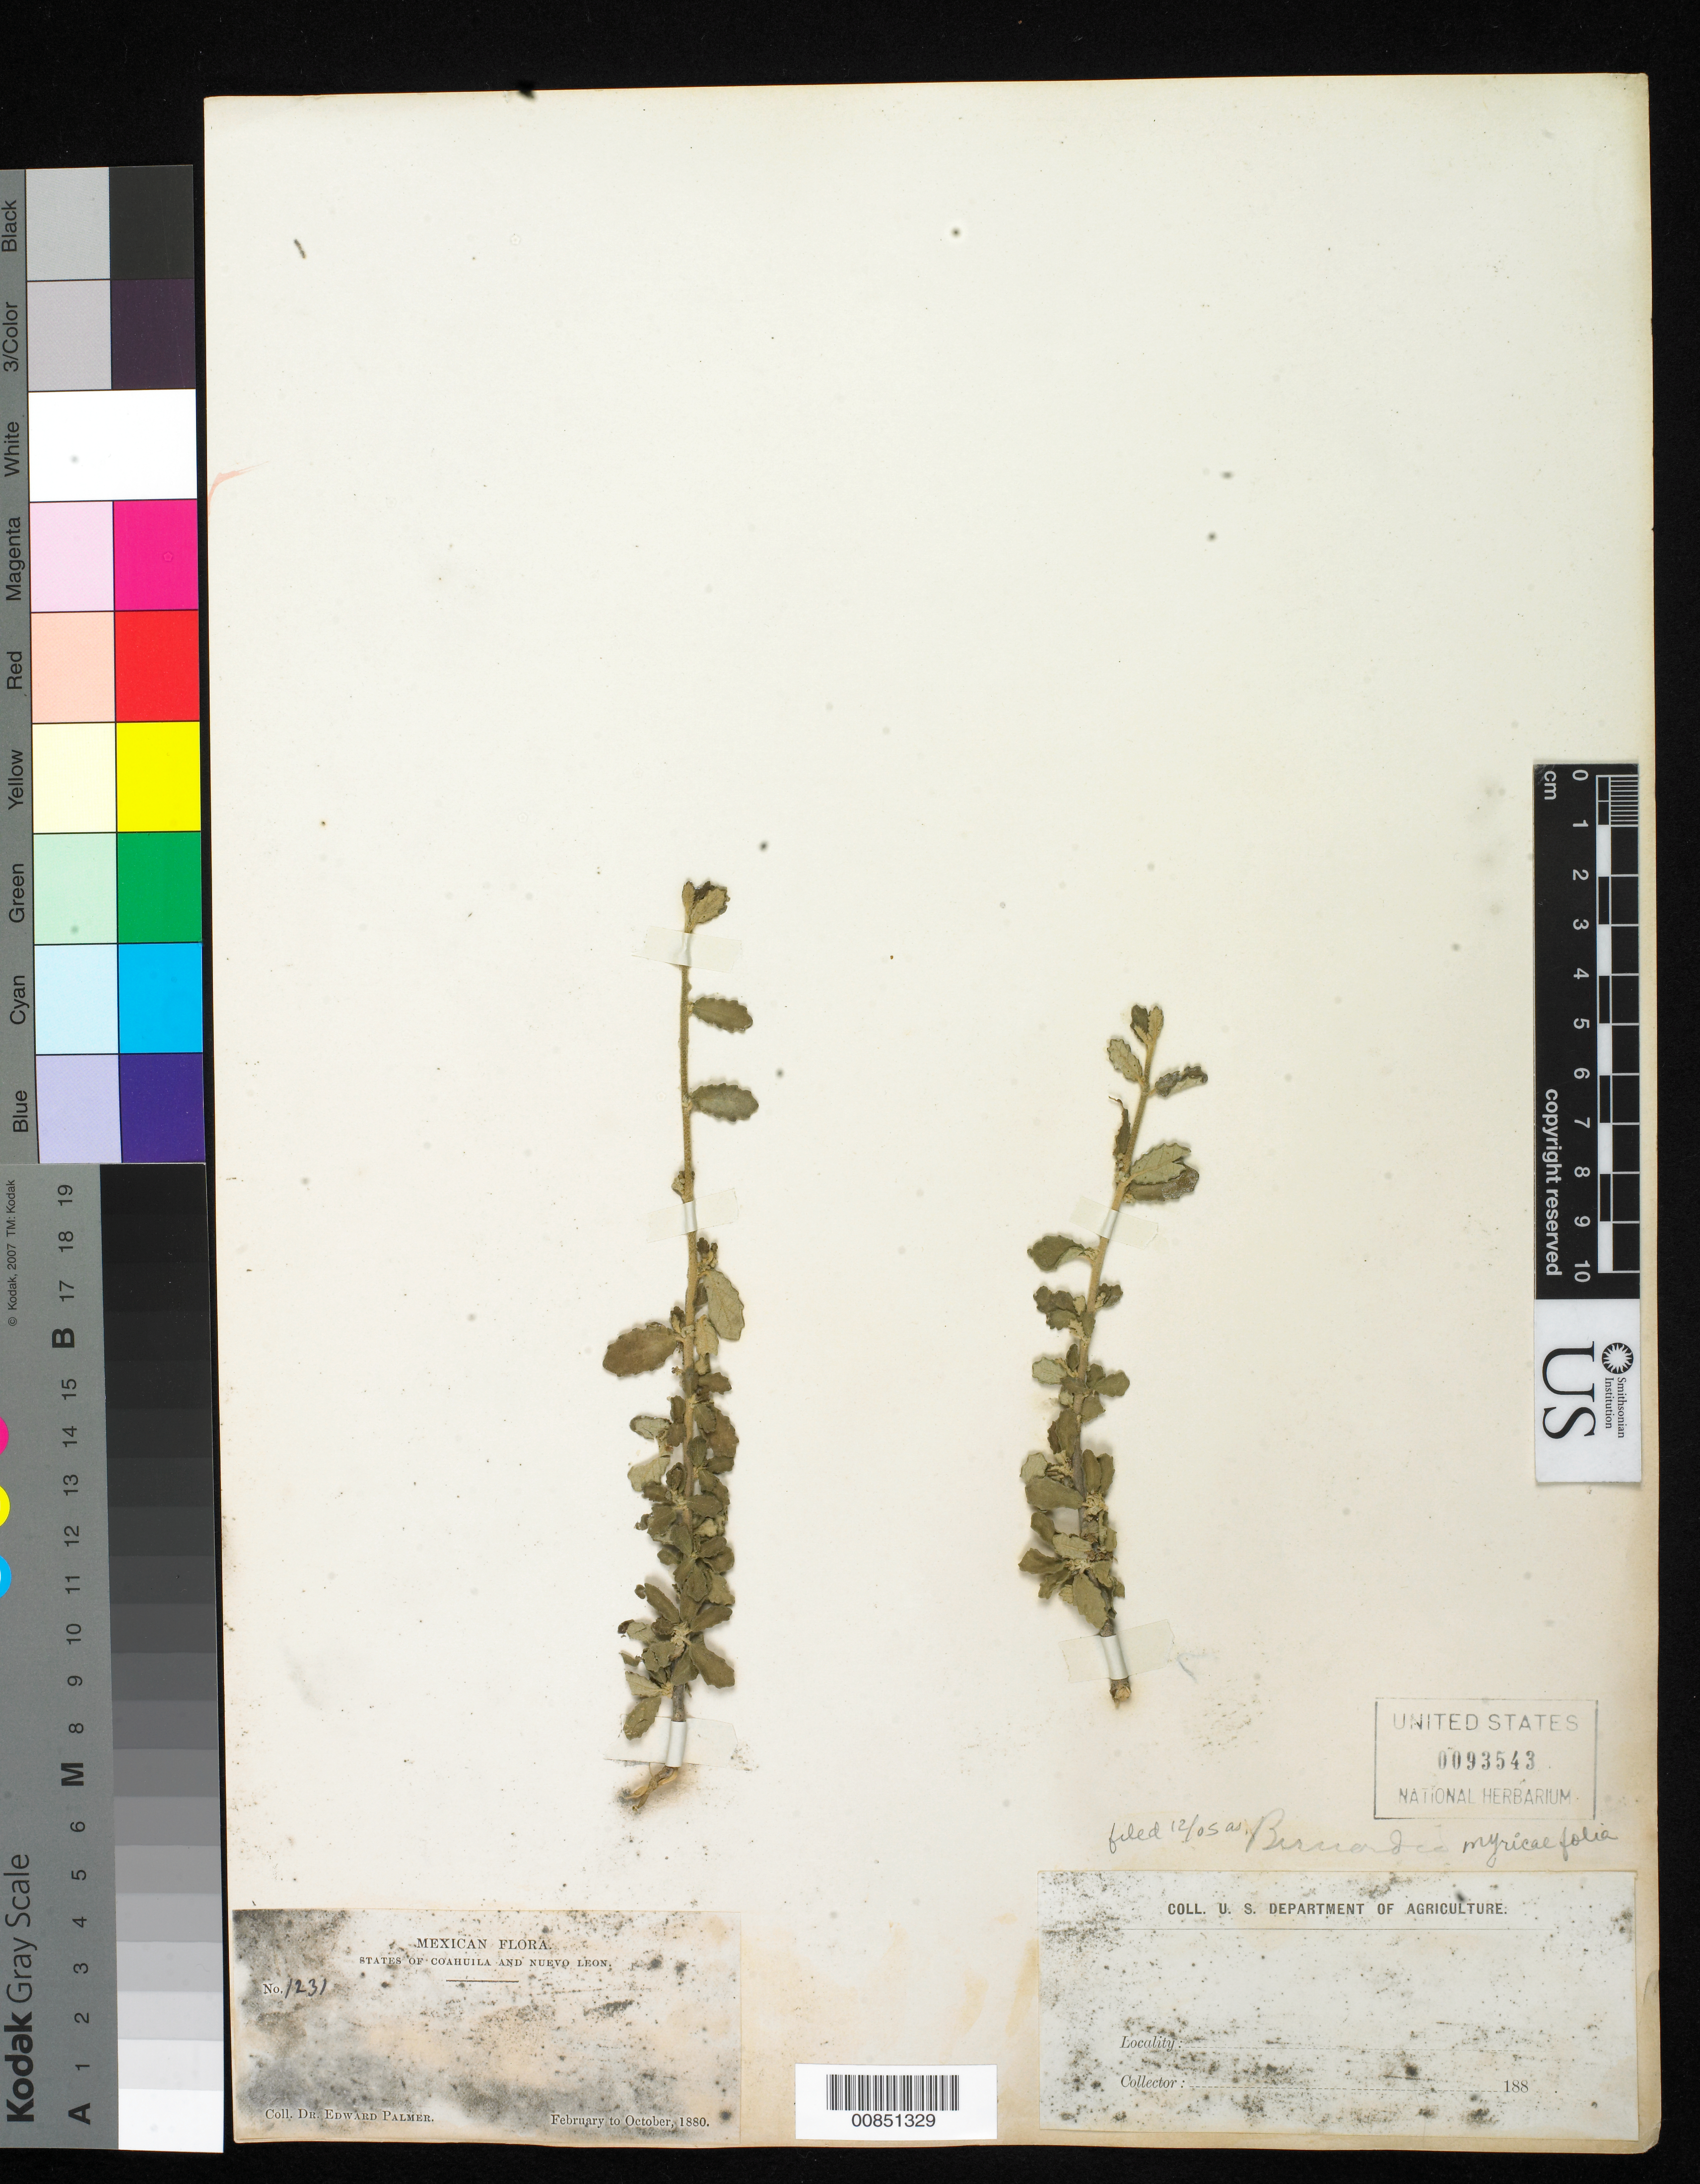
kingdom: Plantae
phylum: Tracheophyta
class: Magnoliopsida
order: Malpighiales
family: Euphorbiaceae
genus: Bernardia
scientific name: Bernardia myricifolia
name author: (Scheele) S. Watson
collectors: E. Palmer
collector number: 1231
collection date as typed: Feb 1880 to -- Oct 1880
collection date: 1880-02/1880-10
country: Mexico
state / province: Coahuila / Nuevo León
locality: States of Coahuila and Nuevo León.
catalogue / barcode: US 93543